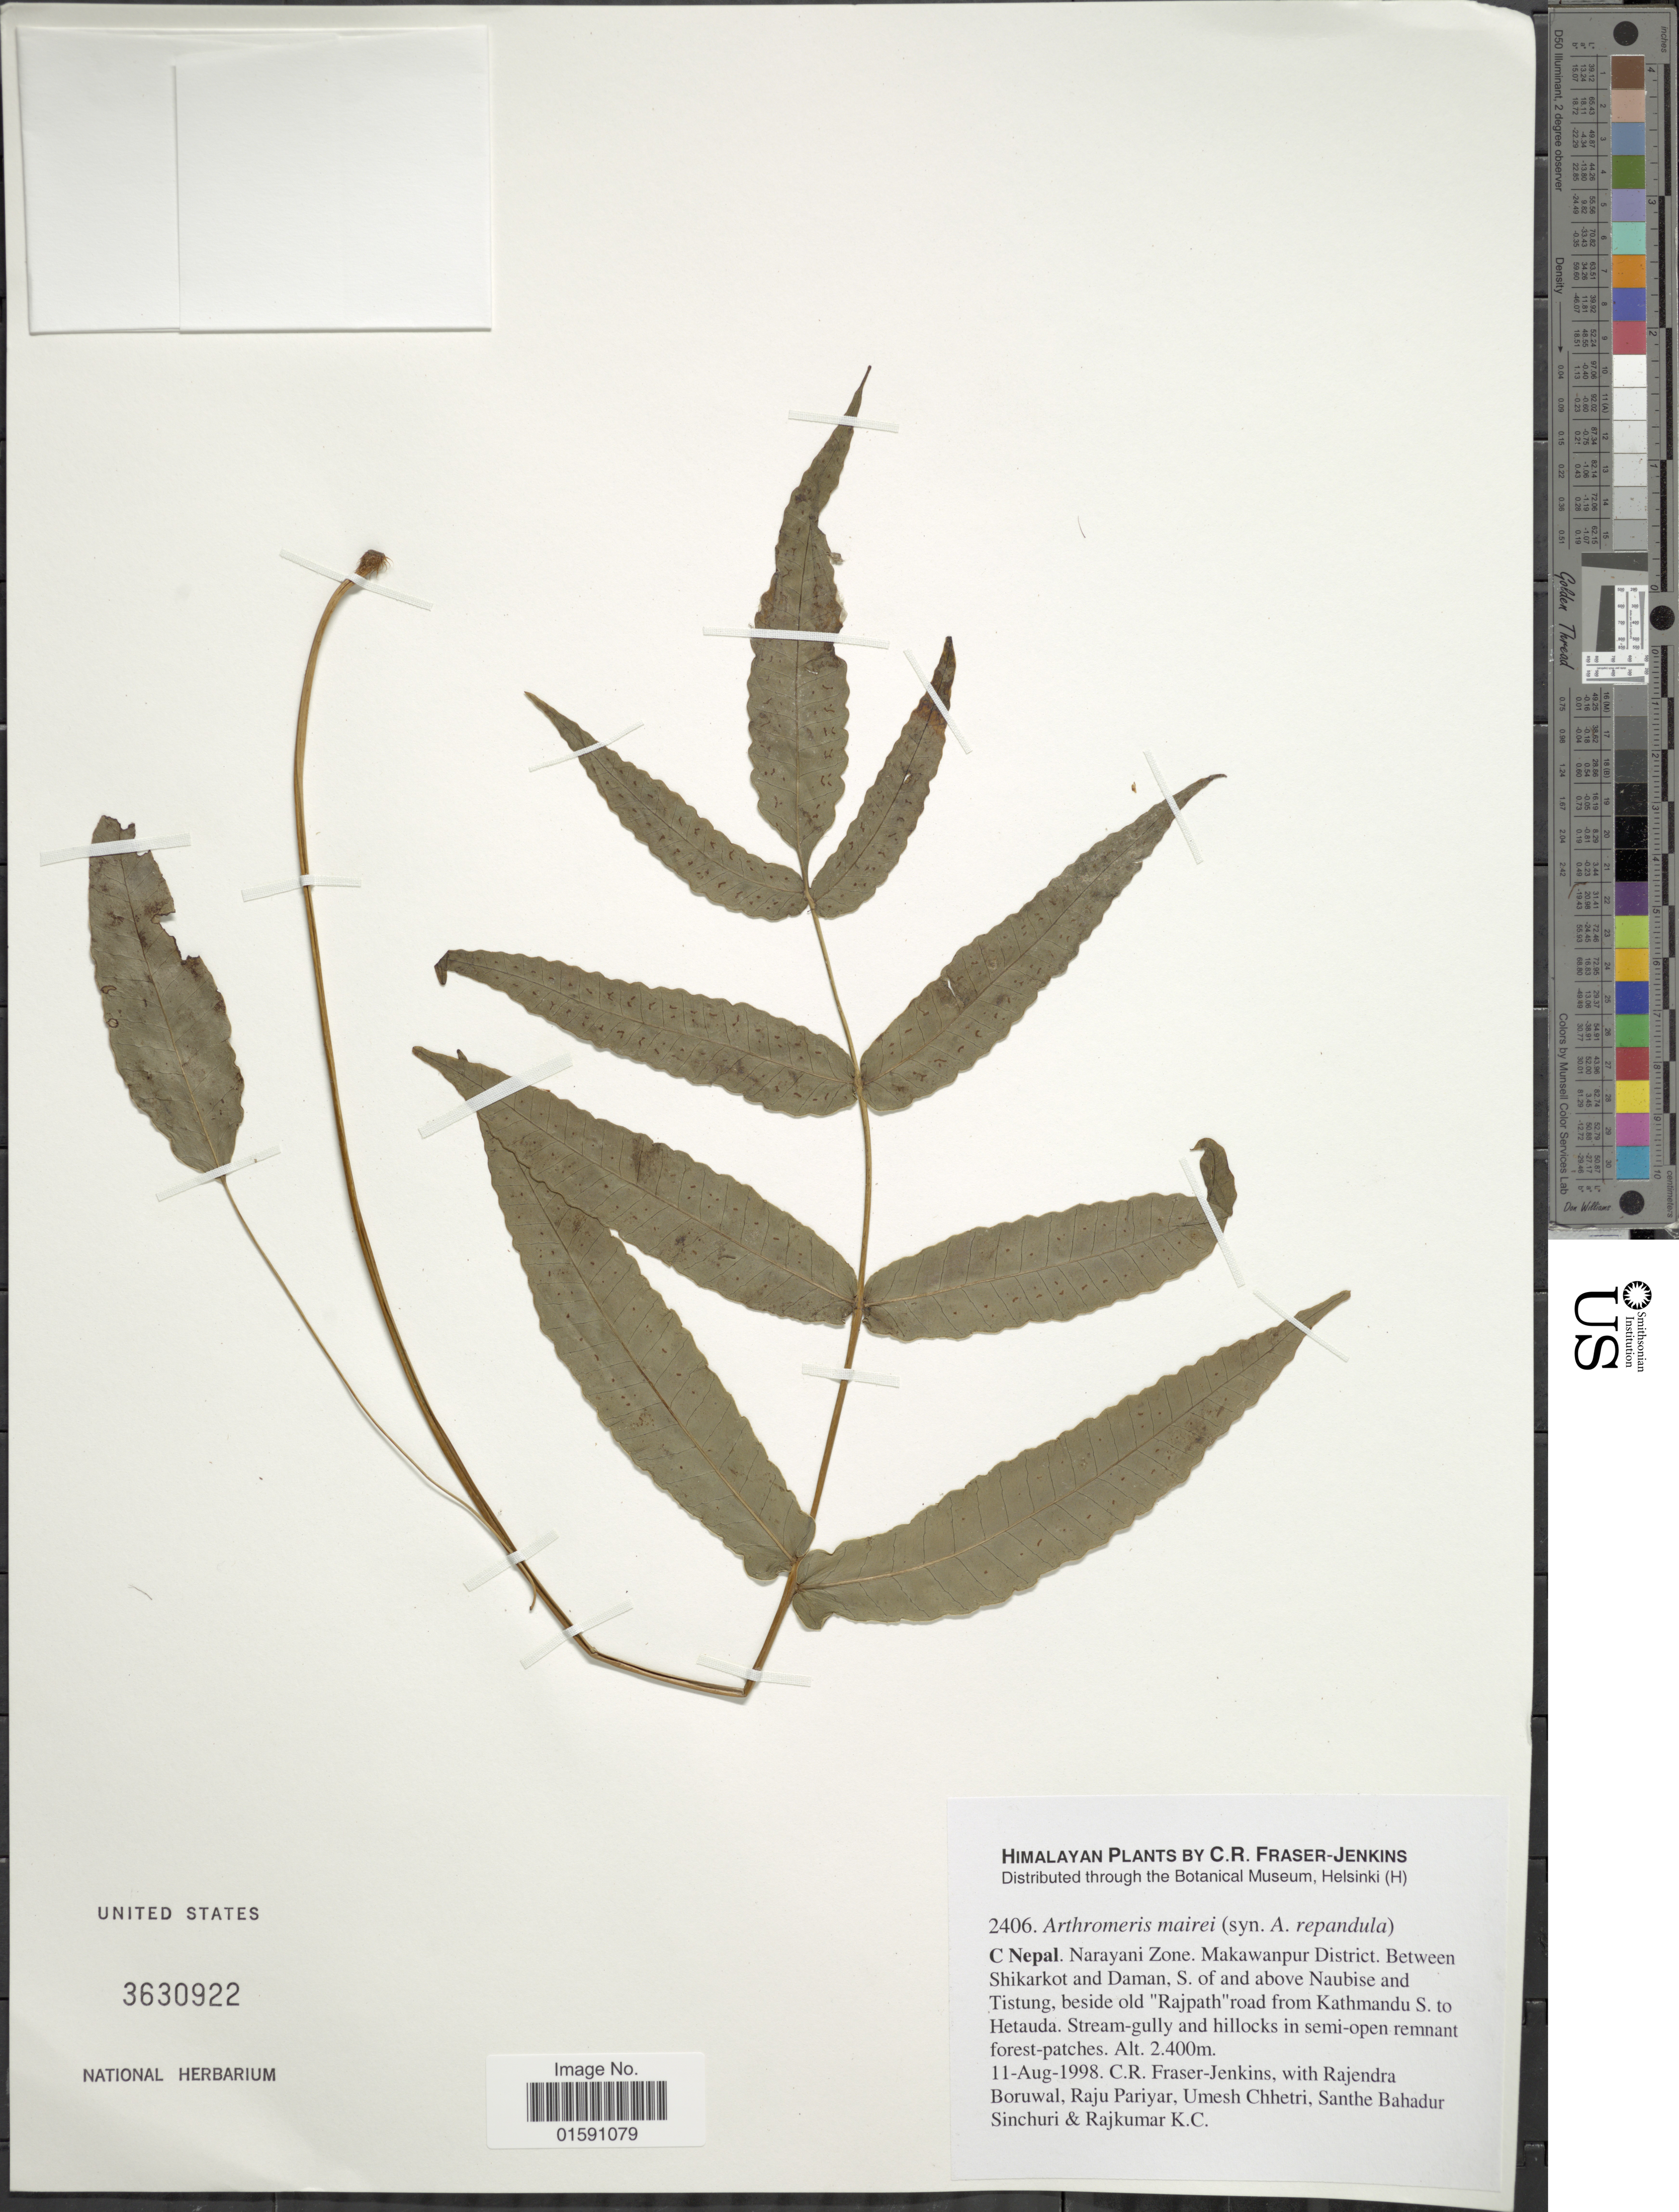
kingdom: Plantae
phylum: Tracheophyta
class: Polypodiopsida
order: Polypodiales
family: Polypodiaceae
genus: Arthromeris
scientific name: Arthromeris mairei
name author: (Brause) Ching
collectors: C. R. Fraser-Jenkins, R. Boruwal, R. Pariyar, U. Chhetri & et al.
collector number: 2406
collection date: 1998-08-11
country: Nepal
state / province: Narayani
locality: C Nepal. Narayani Zone. Makawanpur District. Between Shikarkot and Daman, S. of and above Naubise and Tistung, beside old Rajpath road from Kathmandu S. to Hetauda.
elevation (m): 2400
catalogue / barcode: US 3630922